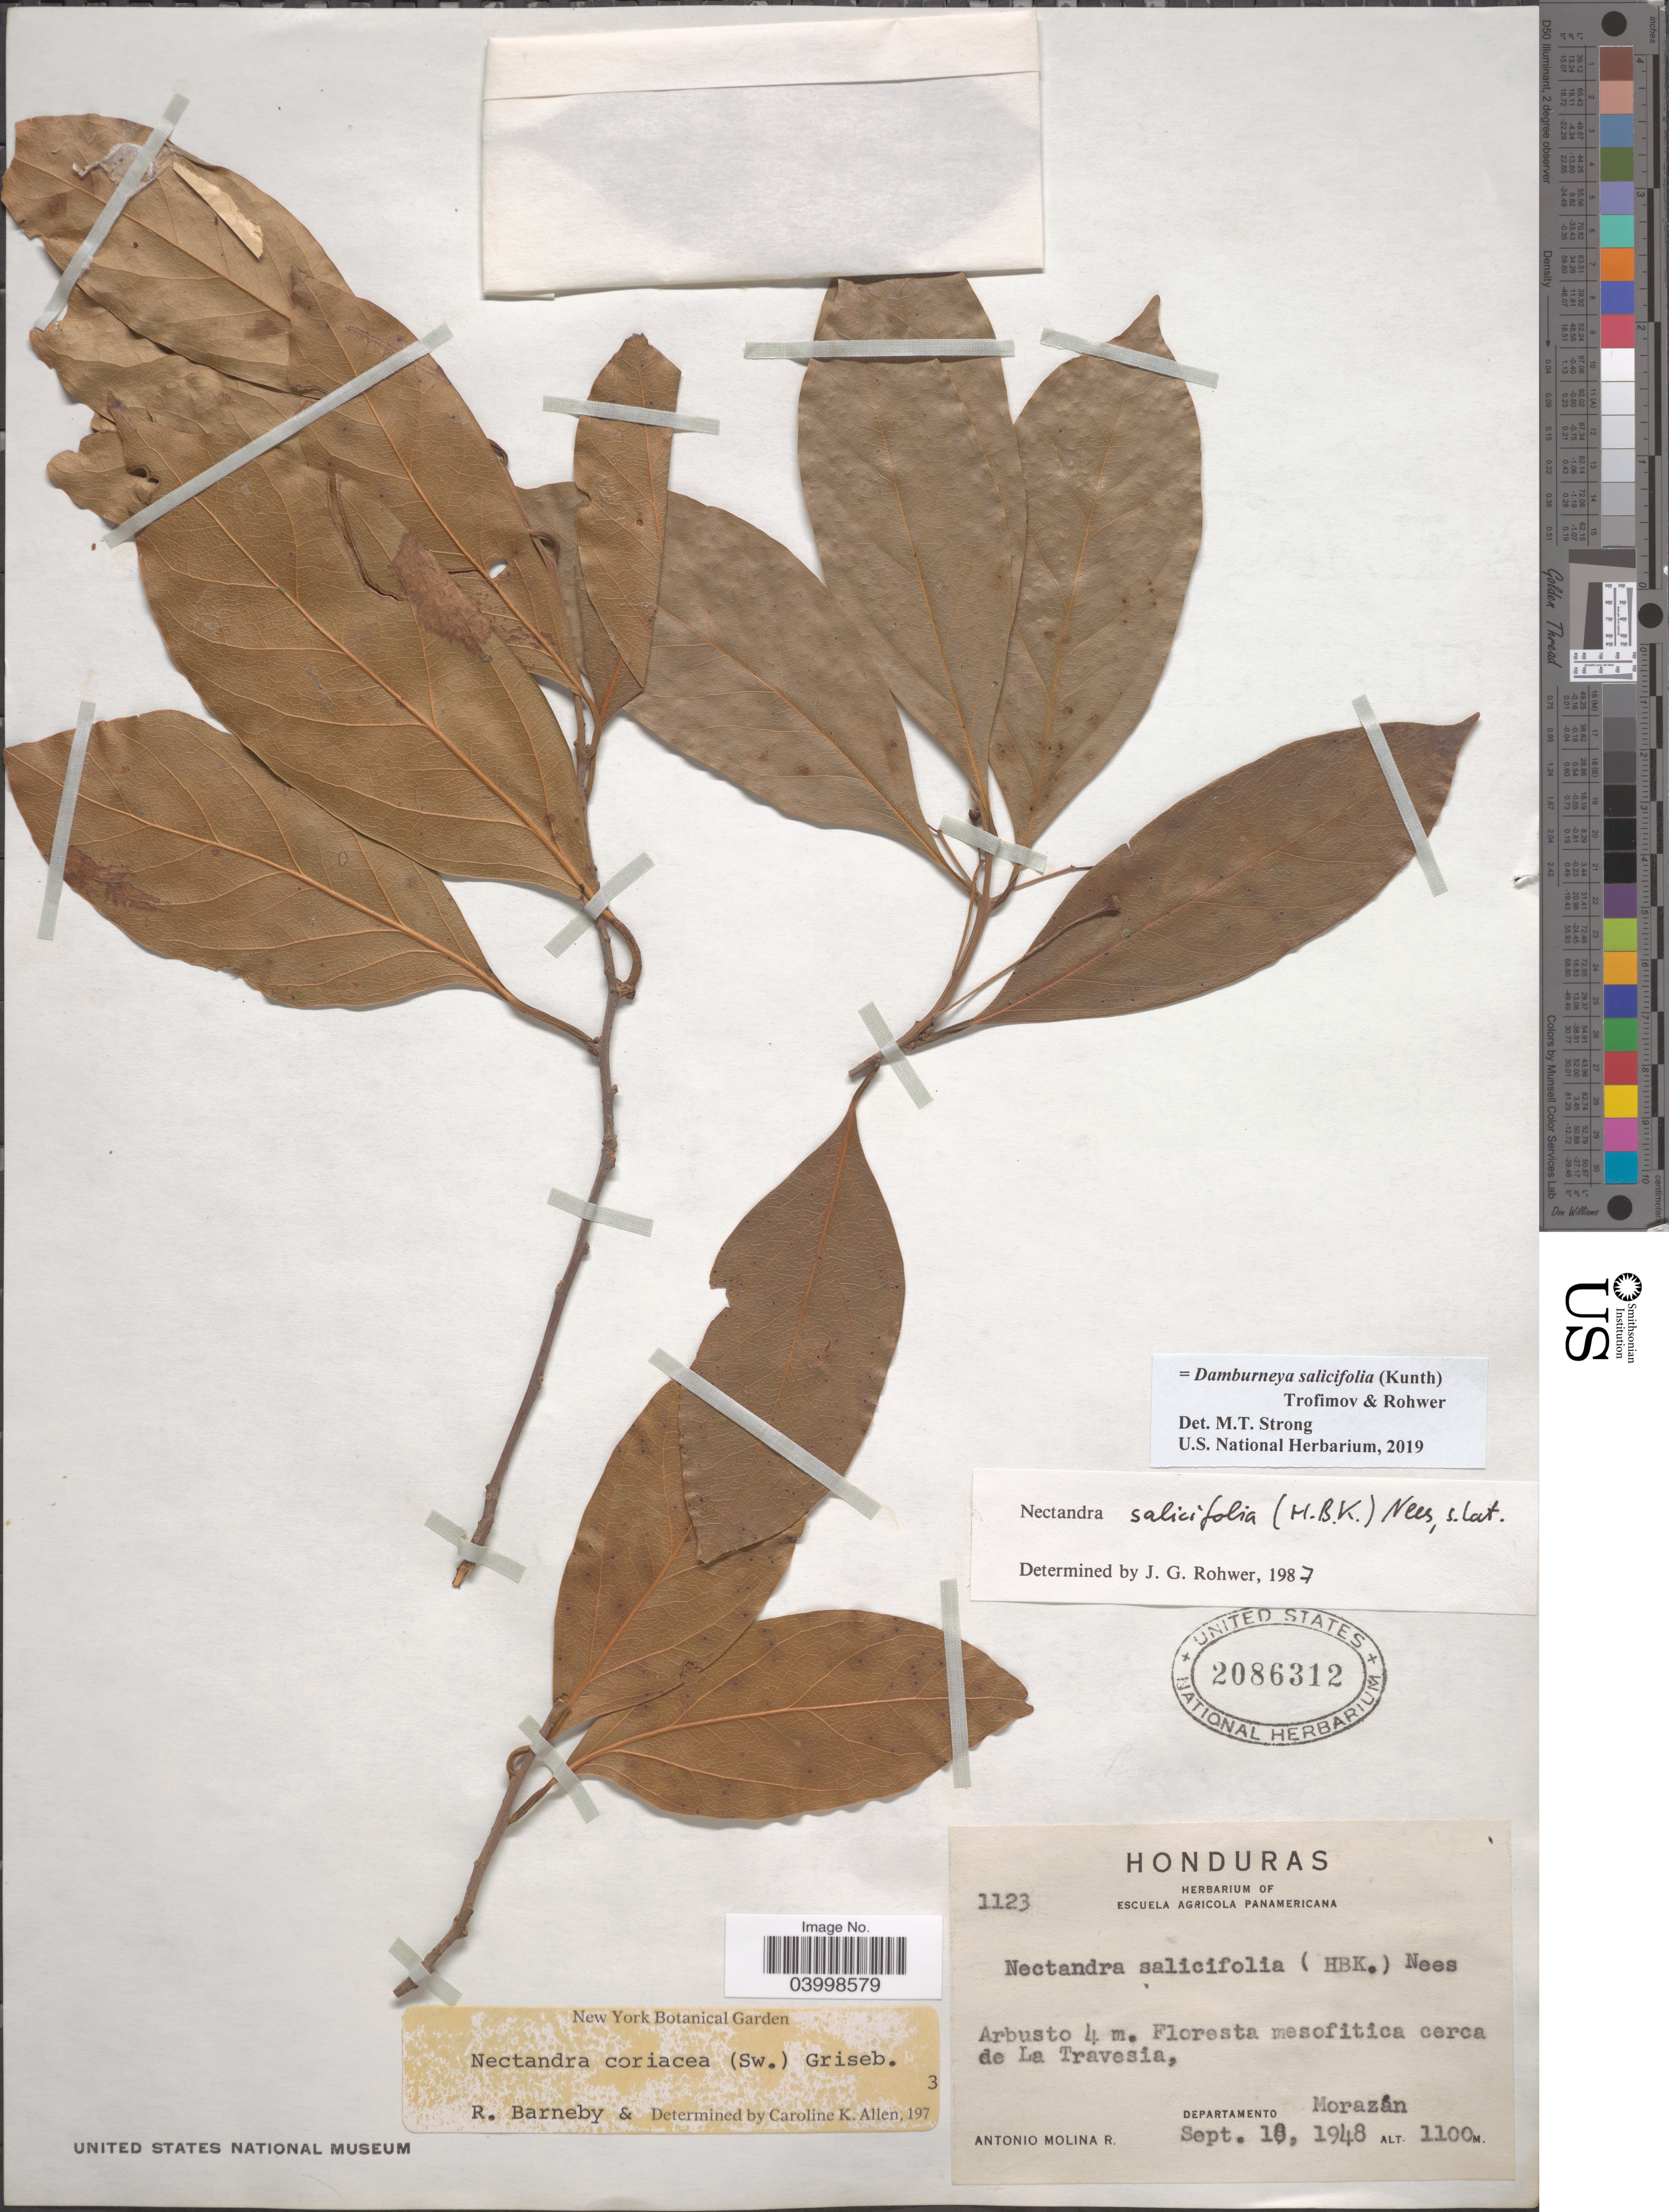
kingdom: Plantae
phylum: Tracheophyta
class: Magnoliopsida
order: Laurales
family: Lauraceae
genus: Damburneya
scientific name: Damburneya salicifolia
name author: (Kunth) Trofimov & Rohwer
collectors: A. Molina R.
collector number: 1123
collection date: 1948-09-18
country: Honduras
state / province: Fco. Morazán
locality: Floresta mesofitica cerca de la Travesia, Departamento Morazán.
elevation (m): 1100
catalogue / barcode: US 2086312